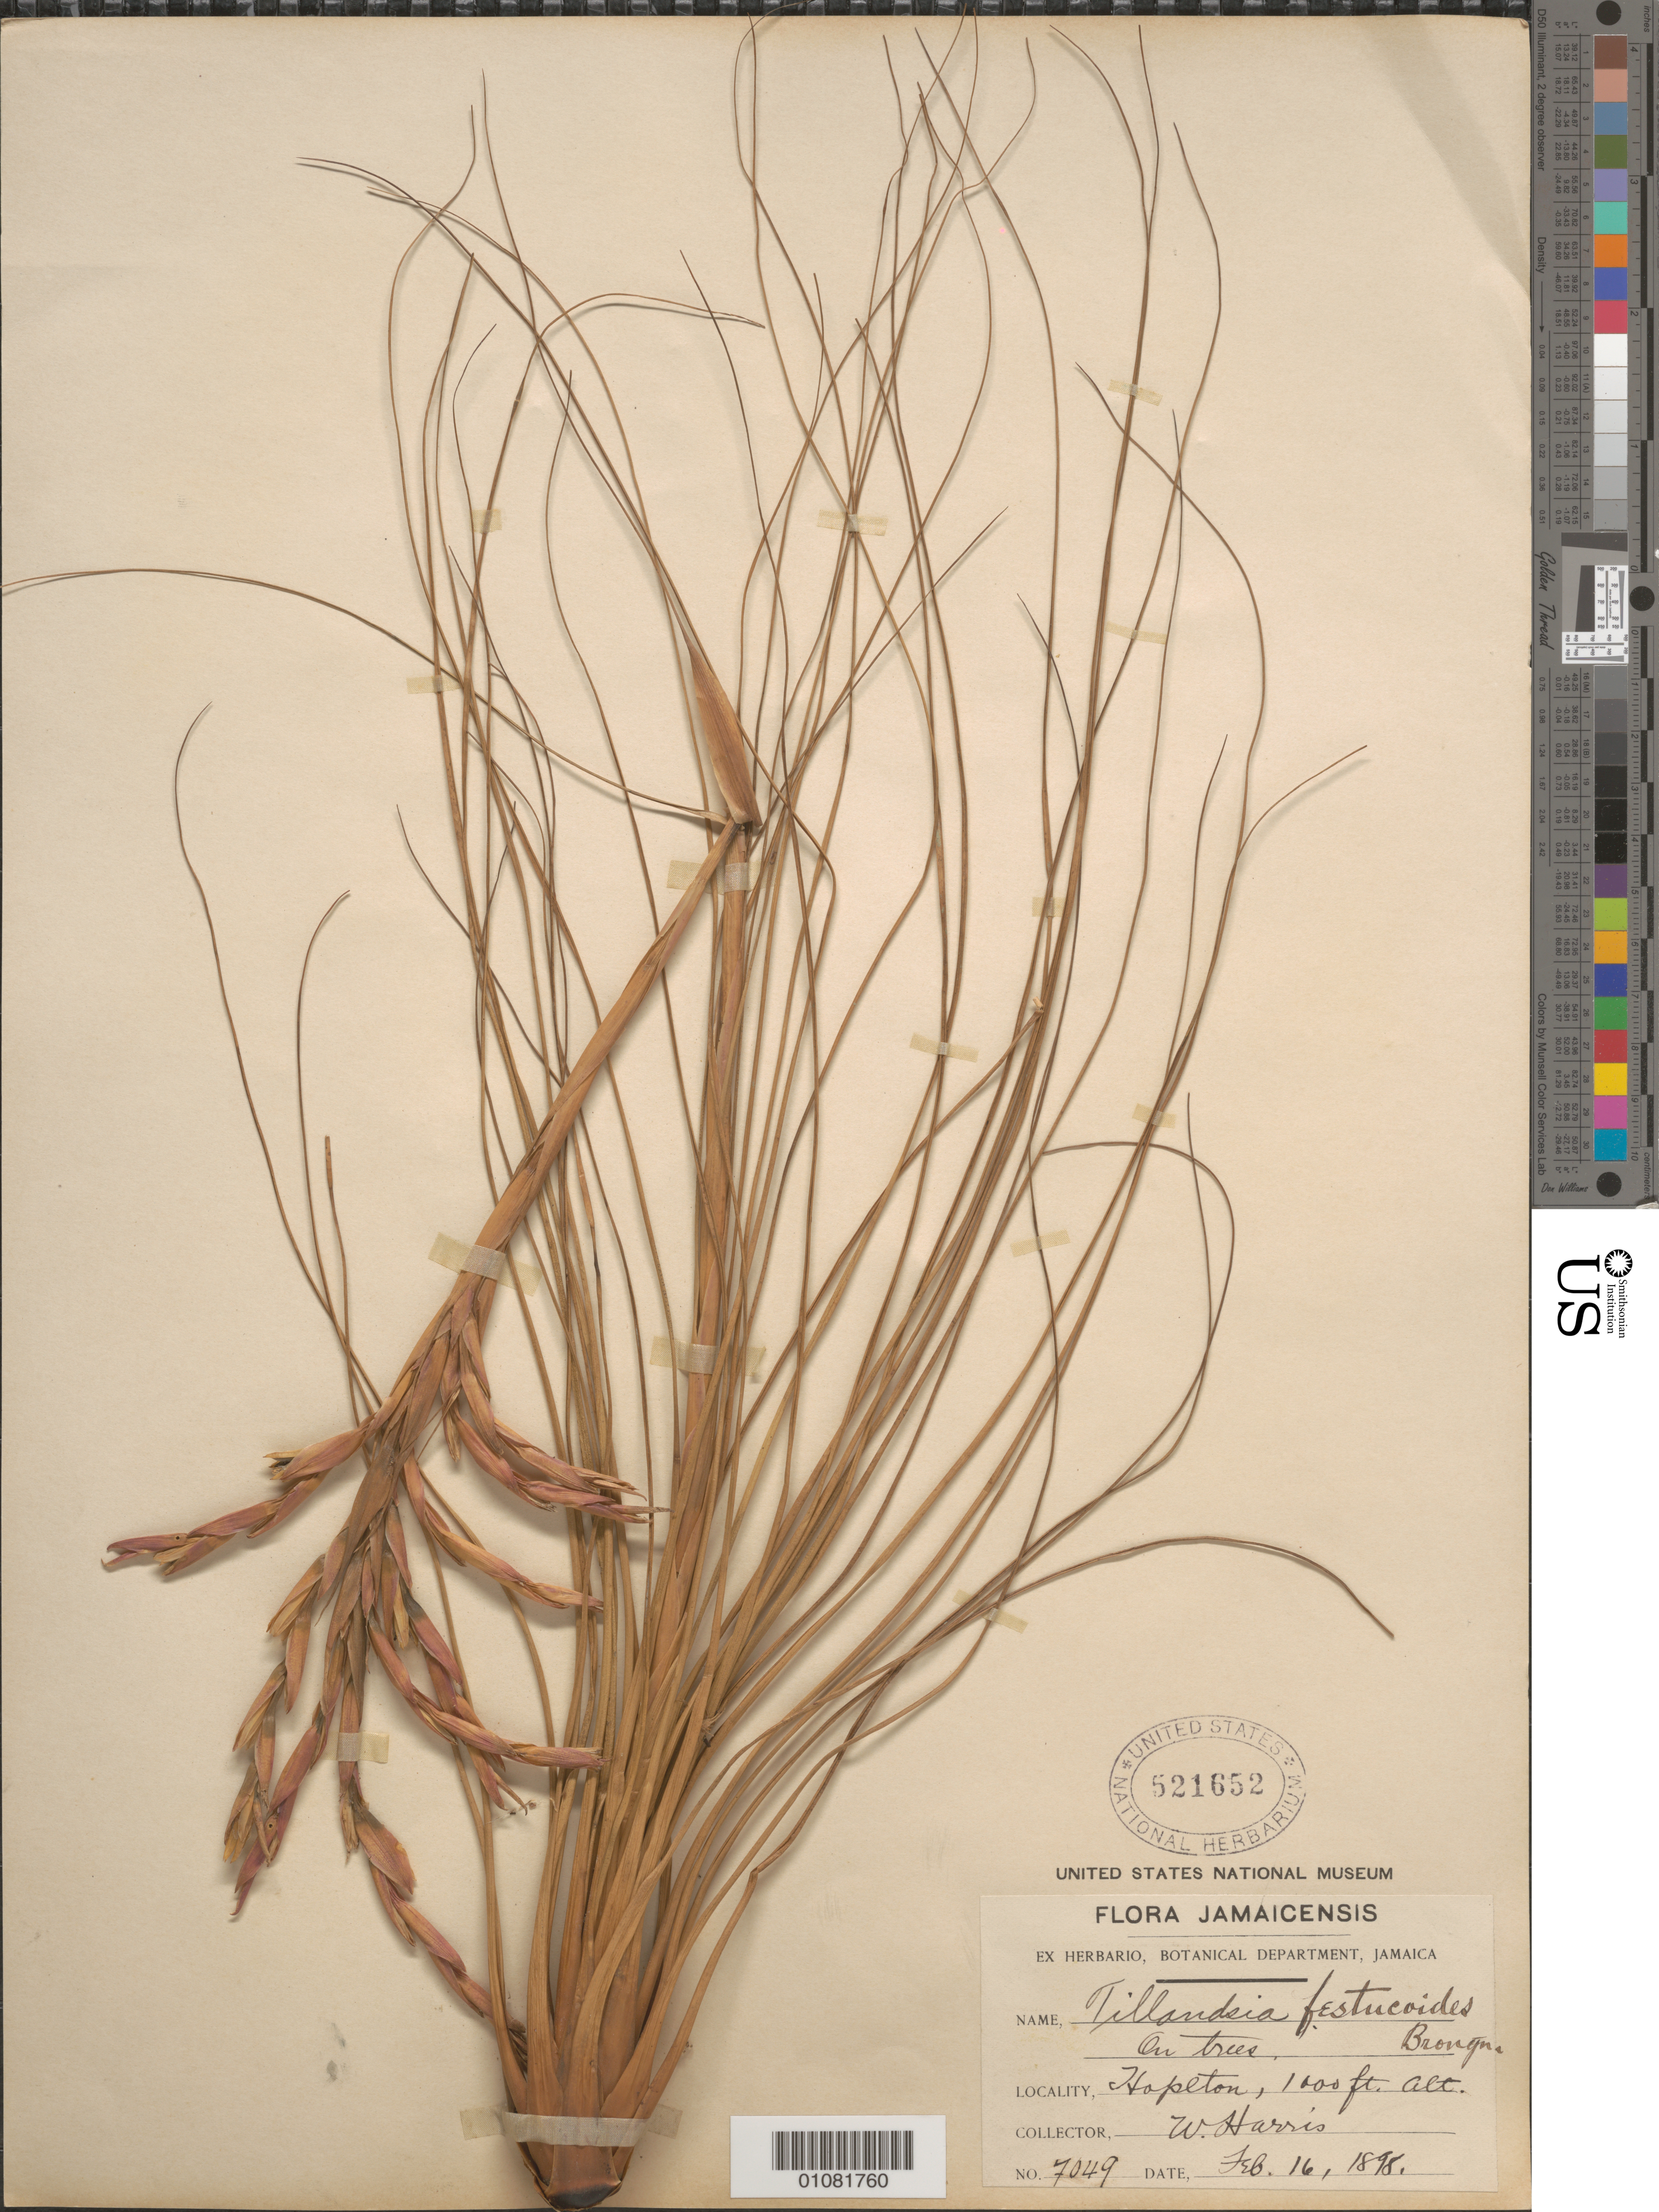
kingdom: Plantae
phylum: Tracheophyta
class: Liliopsida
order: Poales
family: Bromeliaceae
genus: Tillandsia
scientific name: Tillandsia festucoides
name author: Brongn. ex Mez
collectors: W. Harris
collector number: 7049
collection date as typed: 16 Feb 1898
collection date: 1898-02-16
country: Jamaica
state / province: Westmoreland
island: Jamaica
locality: Hopeton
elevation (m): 305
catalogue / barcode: US 521652